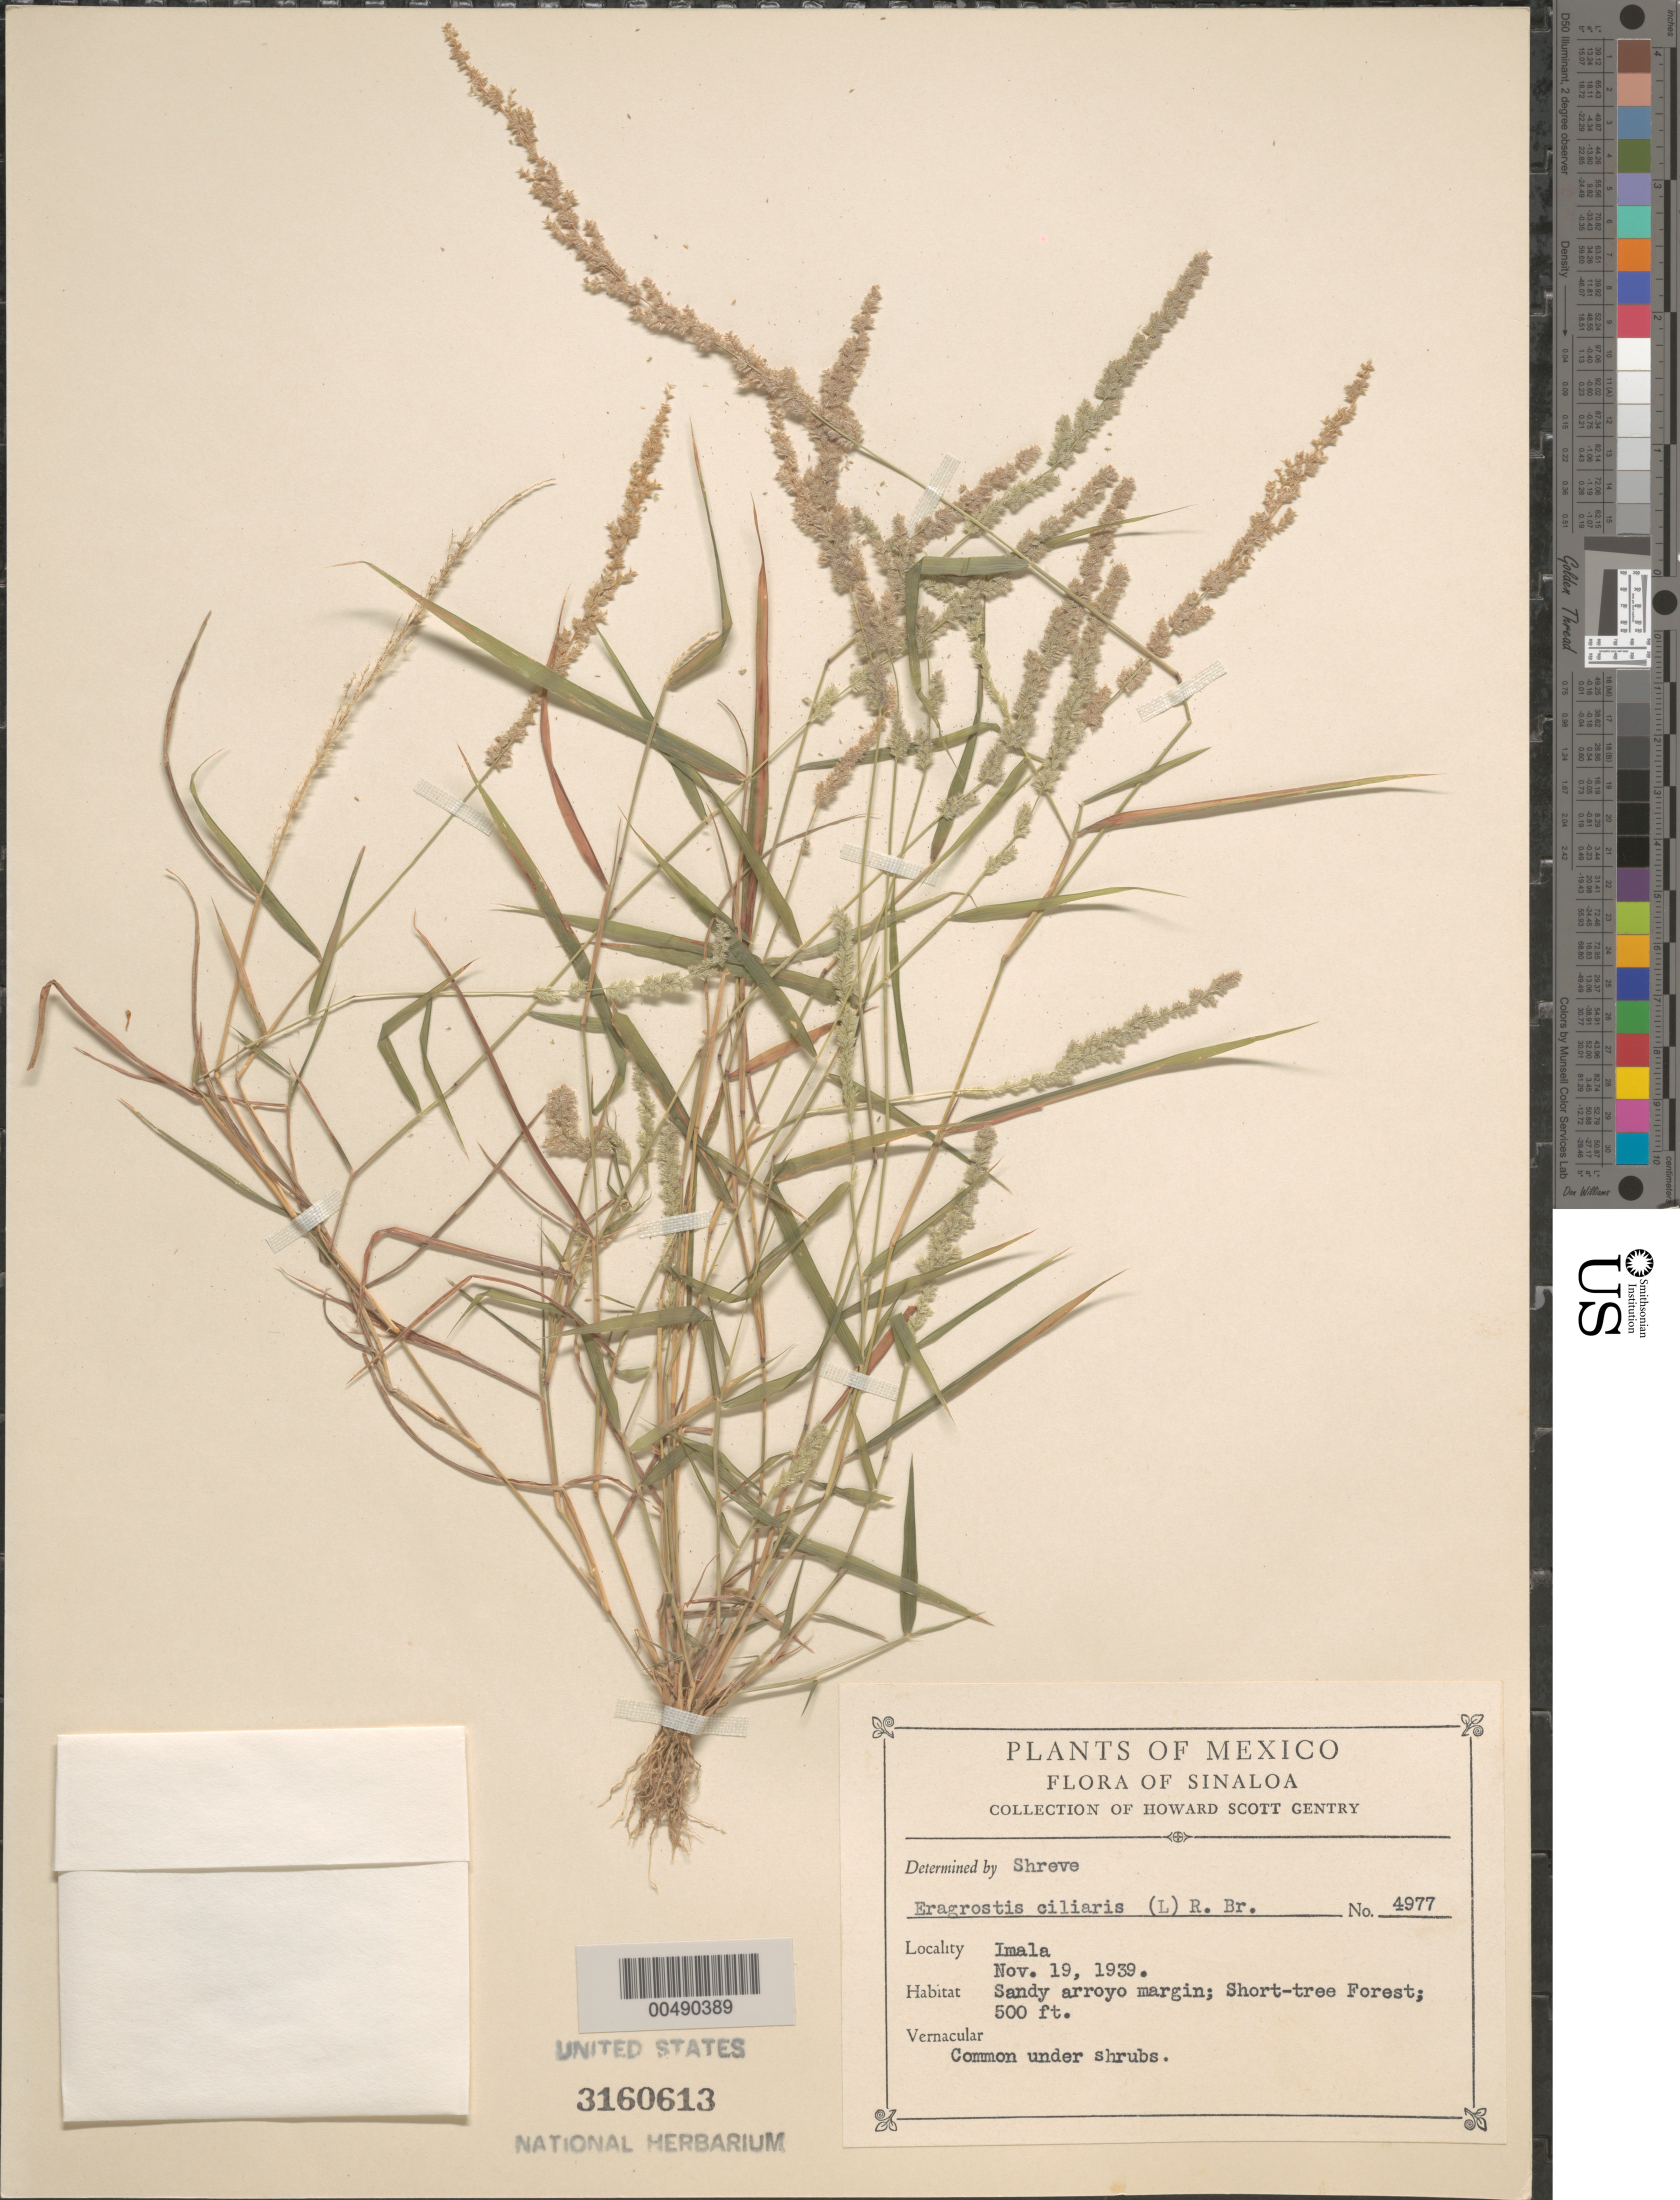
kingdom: Plantae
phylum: Tracheophyta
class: Liliopsida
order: Poales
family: Poaceae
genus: Eragrostis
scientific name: Eragrostis ciliaris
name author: (L.) R. Br.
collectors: H. S. Gentry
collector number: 4977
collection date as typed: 19 Nov 1939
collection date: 1939-11-19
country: Mexico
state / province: Sinaloa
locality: Imala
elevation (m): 152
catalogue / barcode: US 3160613